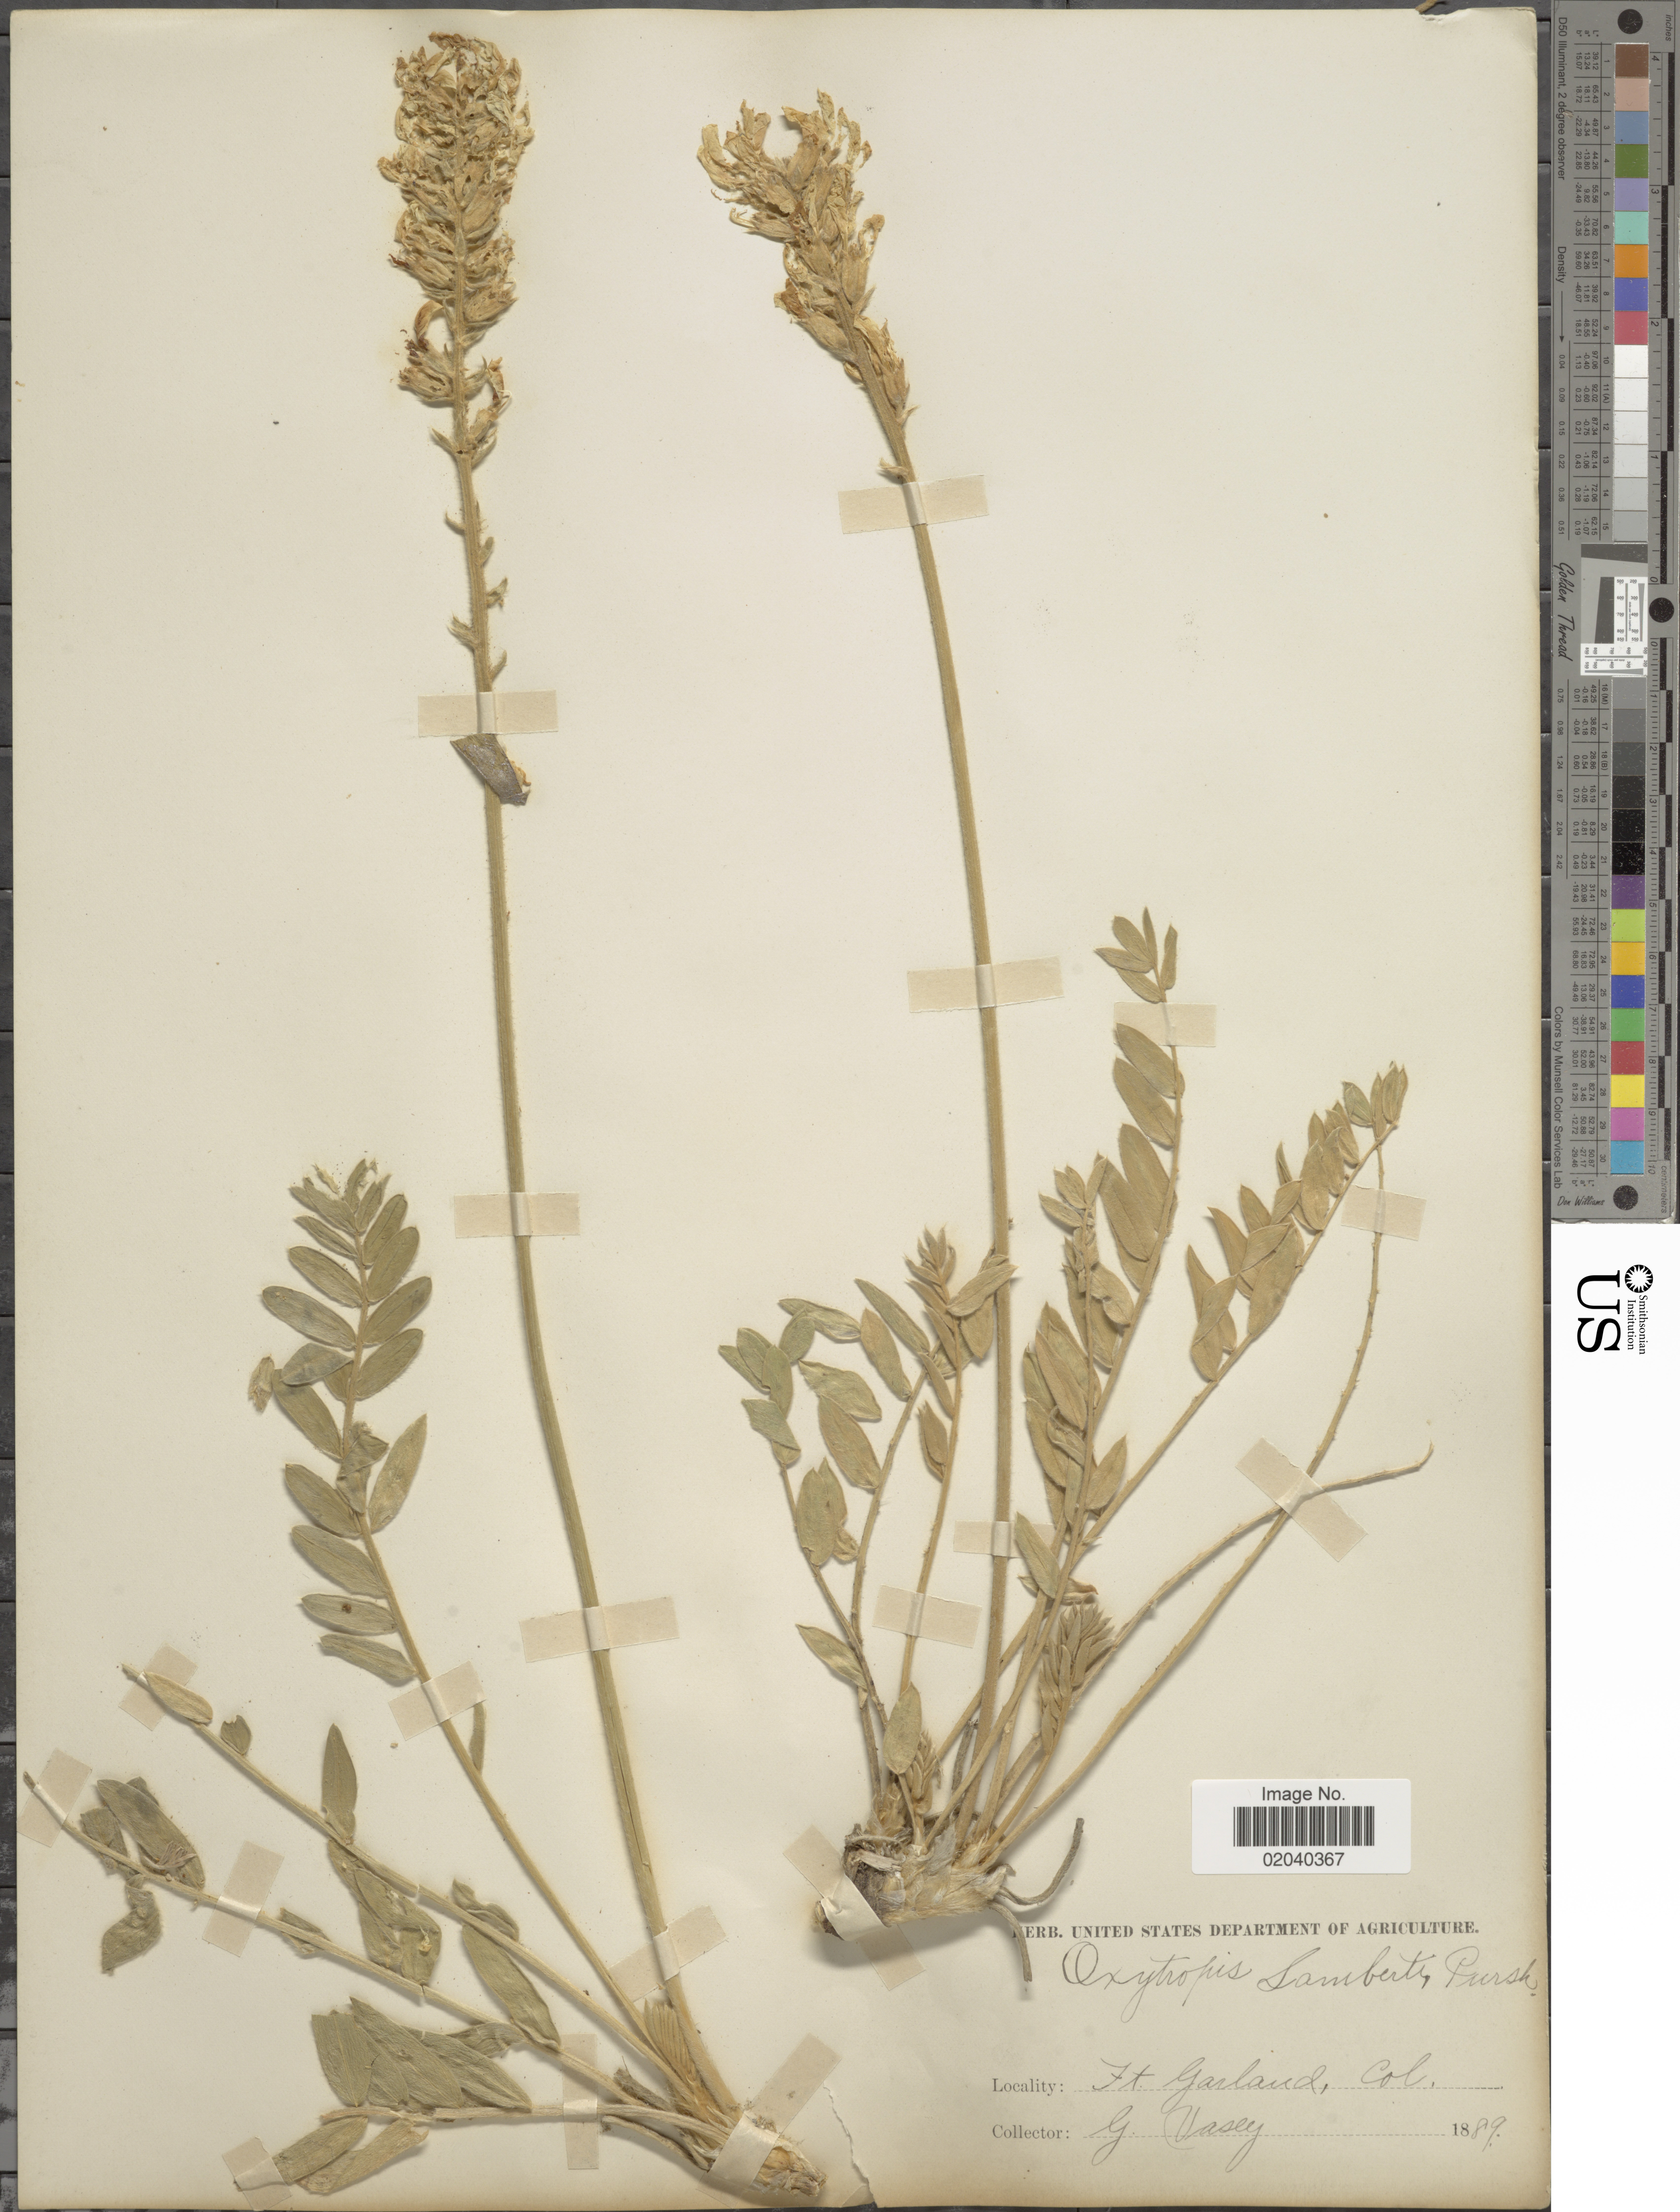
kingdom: Plantae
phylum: Tracheophyta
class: Magnoliopsida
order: Fabales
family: Fabaceae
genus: Oxytropis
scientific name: Oxytropis sericea var. sericea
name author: Nutt.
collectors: G. Vasey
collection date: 1889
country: Mexico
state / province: Colima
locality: Ft. Garland, Col.